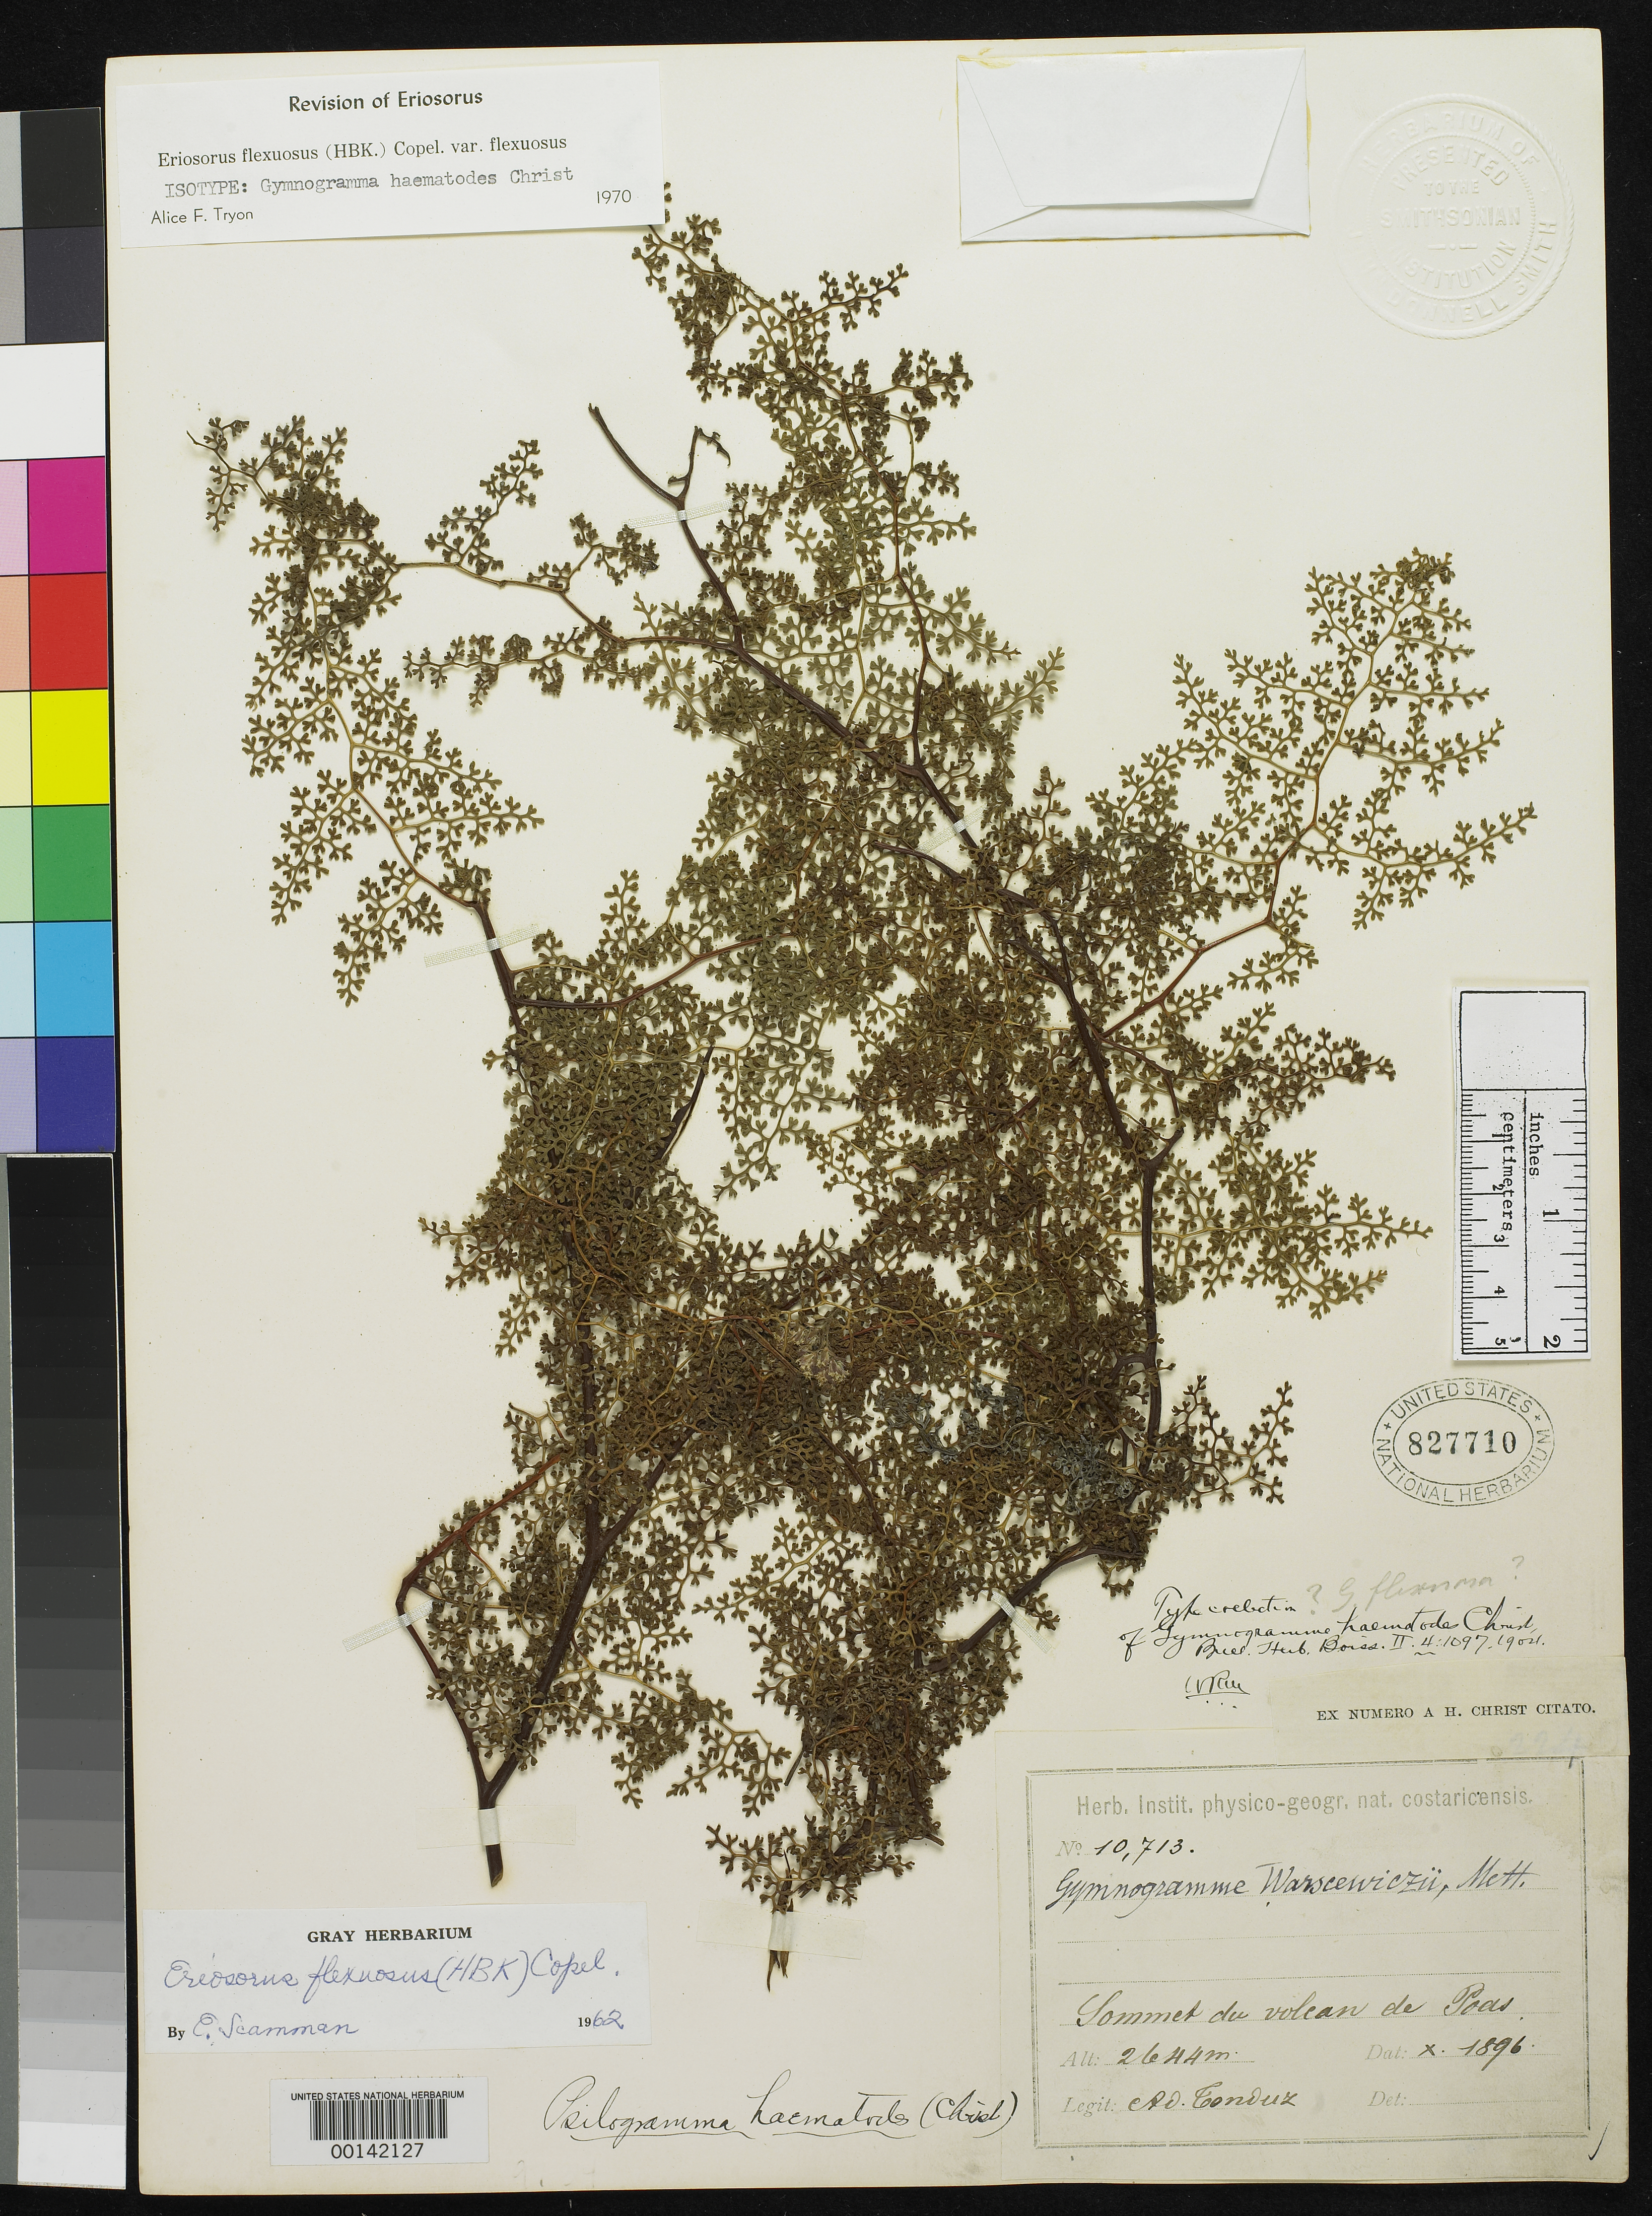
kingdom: Plantae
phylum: Tracheophyta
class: Polypodiopsida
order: Polypodiales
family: Pteridaceae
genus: Gymnogramma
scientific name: Gymnogramma haematodes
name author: Christ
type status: Type Collection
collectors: A. Tonduz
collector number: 10713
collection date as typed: Oct 1896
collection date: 1896-10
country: Costa Rica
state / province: San José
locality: Sommet du Volcan de Poas.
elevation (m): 2644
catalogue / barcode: US 827710